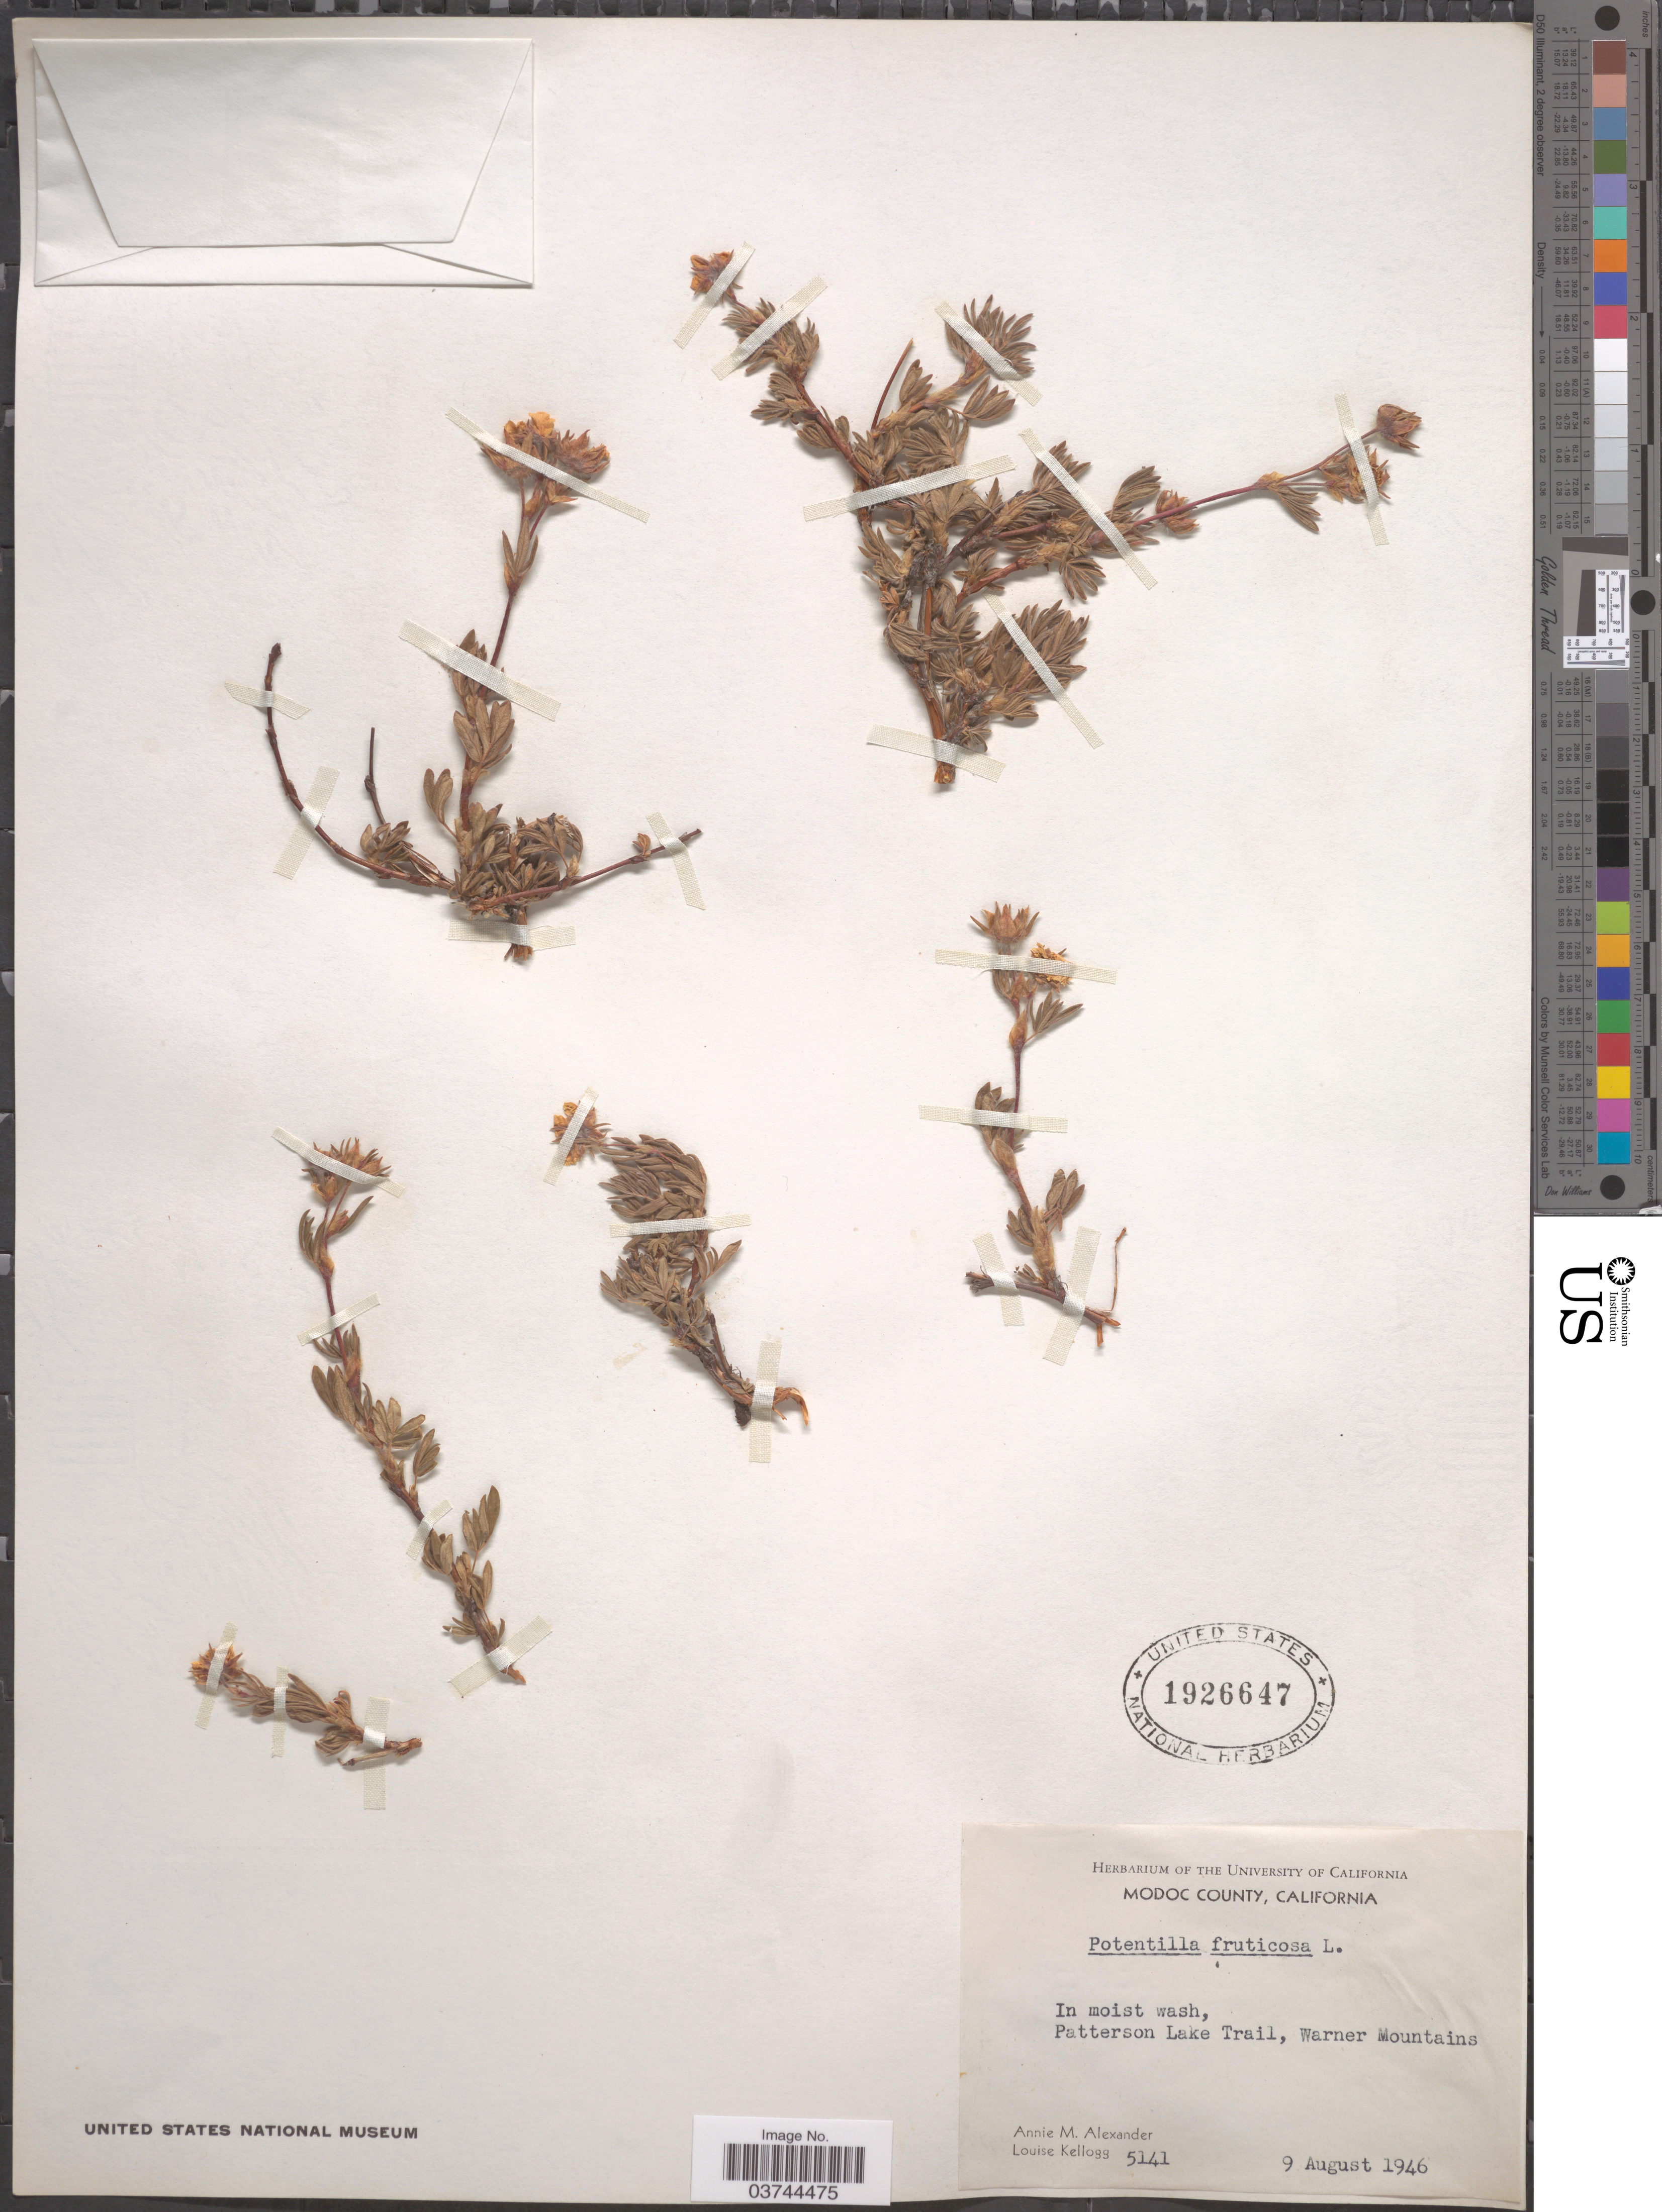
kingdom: Plantae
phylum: Tracheophyta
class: Magnoliopsida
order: Rosales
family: Rosaceae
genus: Dasiphora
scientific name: Dasiphora fruticosa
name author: (L.) Rydb.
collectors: A. M. Alexander & L. Kellogg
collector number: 5141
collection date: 1946-08-09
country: United States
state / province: California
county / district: Modoc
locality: Modoc County. Patterson Lake Trail, Warner Mountains.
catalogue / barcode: US 1926647